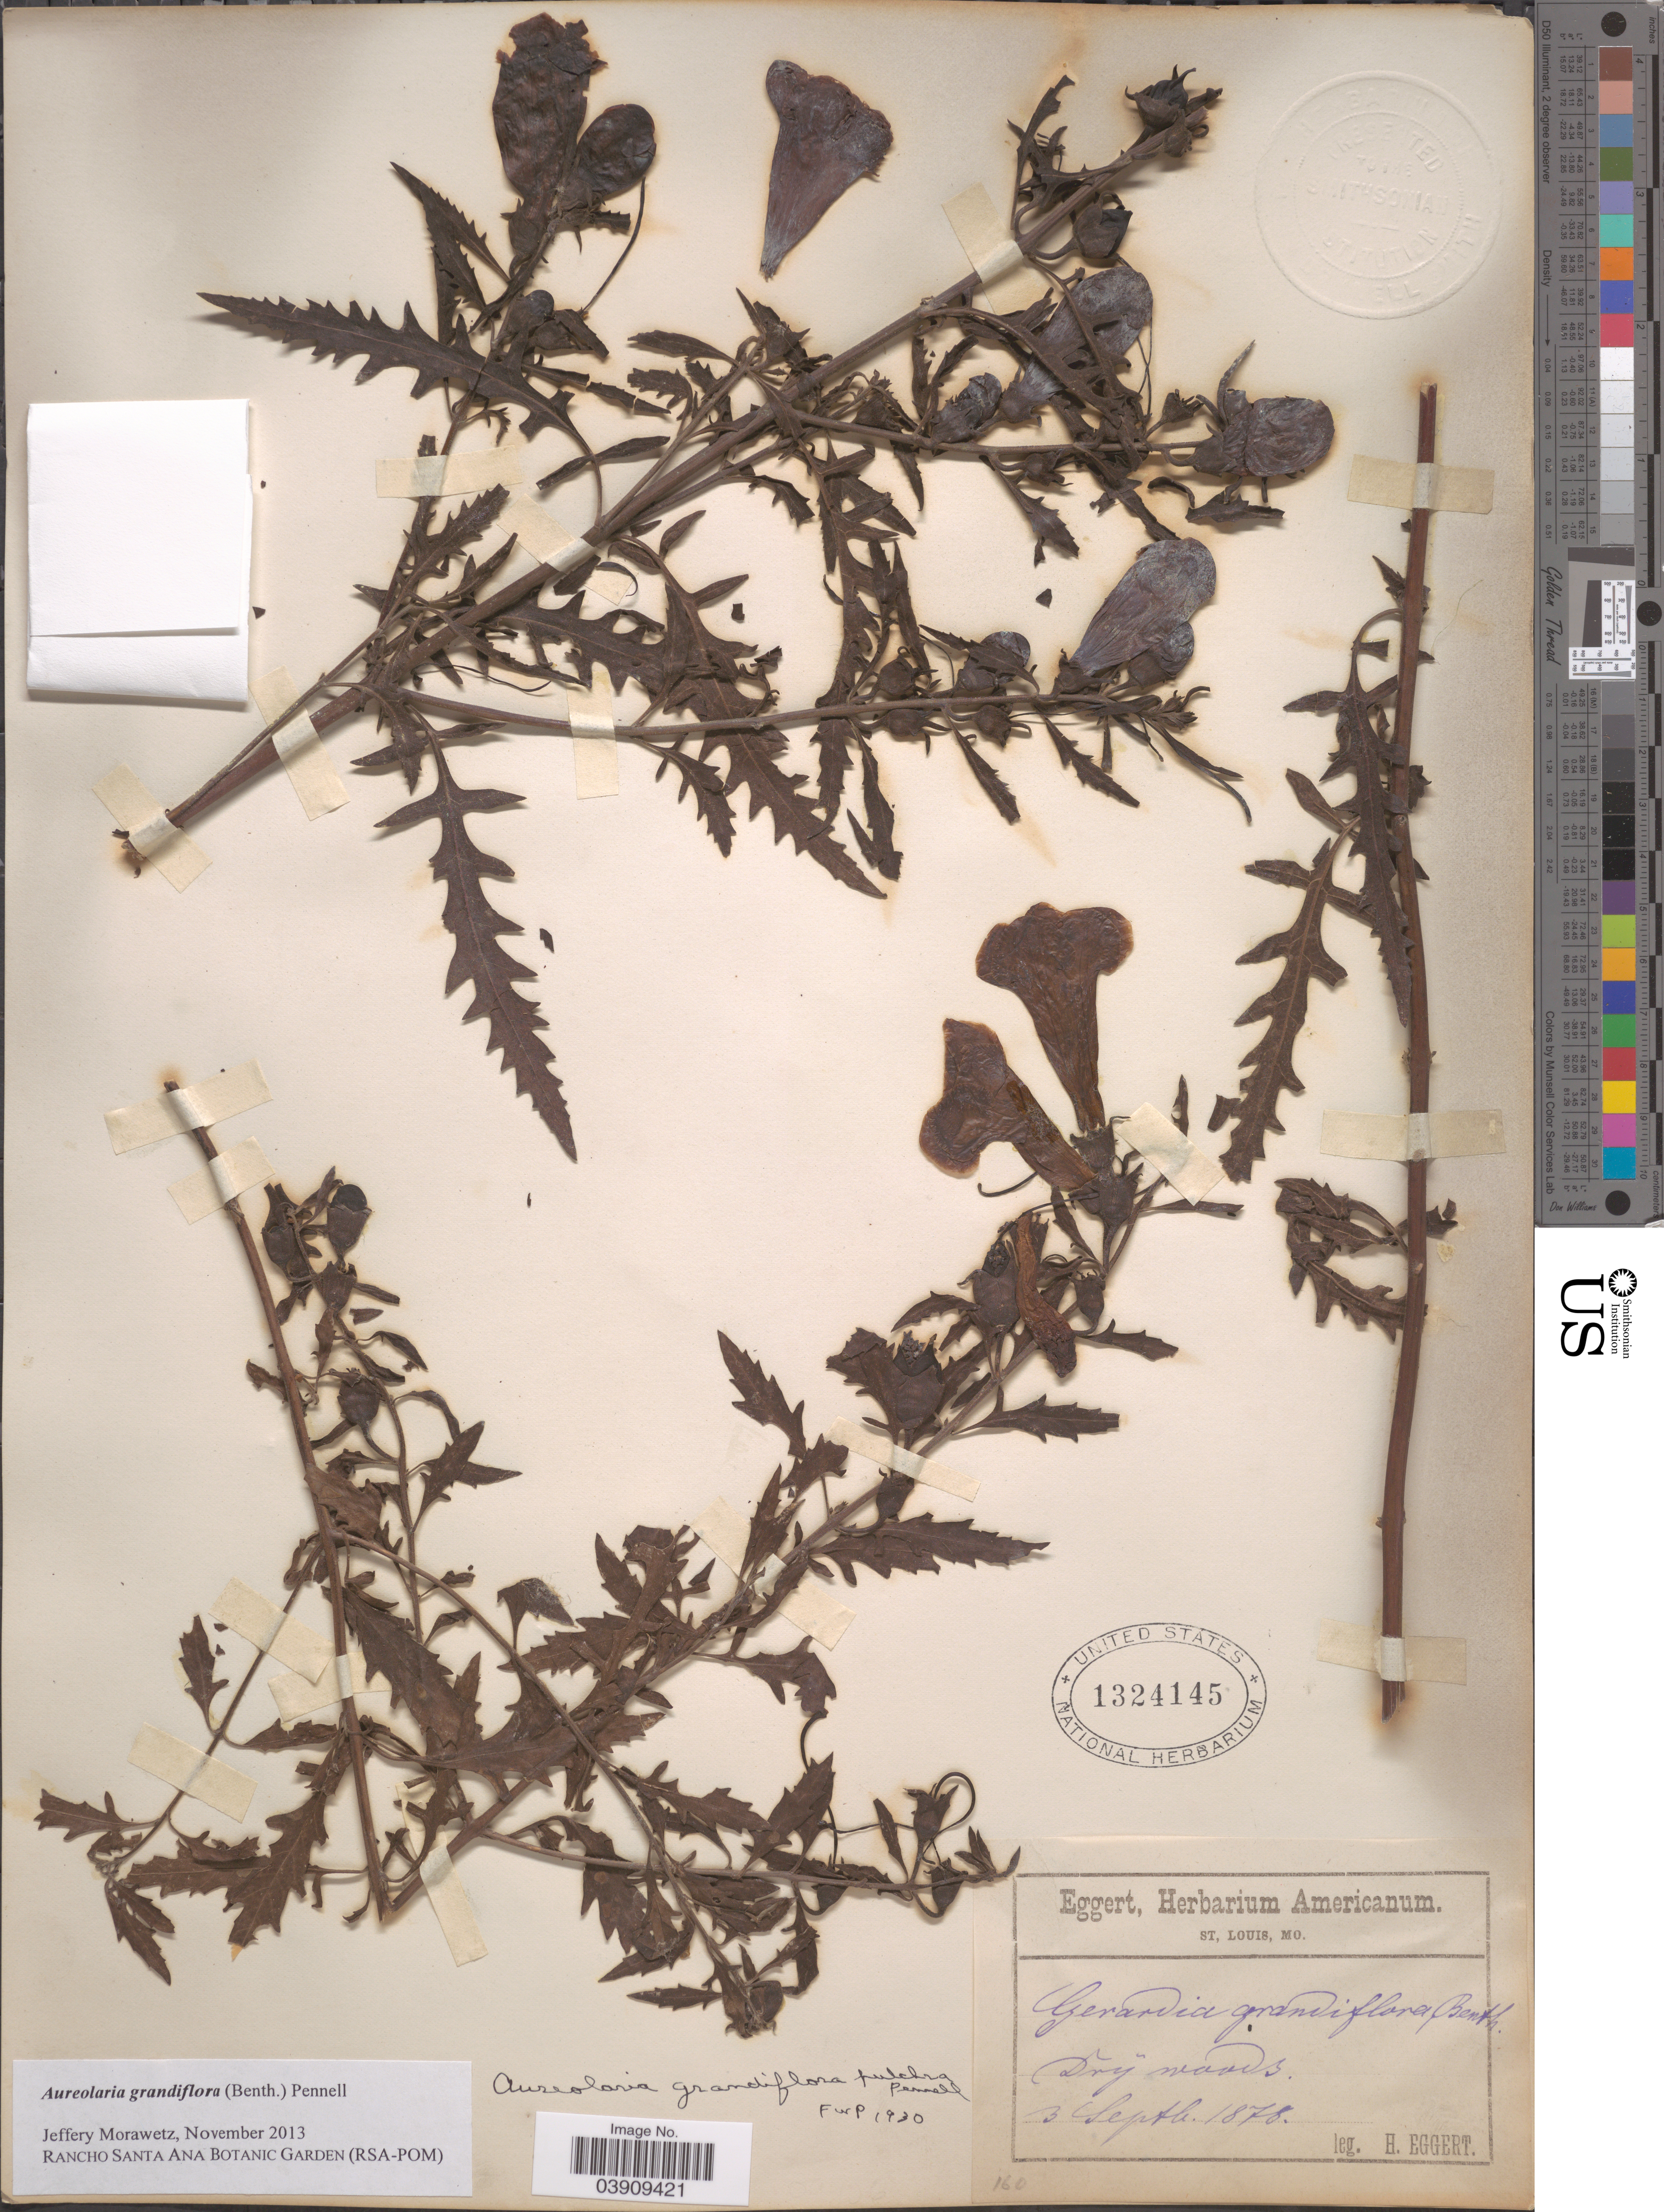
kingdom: Plantae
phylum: Tracheophyta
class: Magnoliopsida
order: Lamiales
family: Orobanchaceae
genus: Aureolaria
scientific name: Aureolaria grandiflora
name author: (Benth.) Pennell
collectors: H. Eggert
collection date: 1878-09-03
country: United States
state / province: Missouri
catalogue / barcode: US 1324145